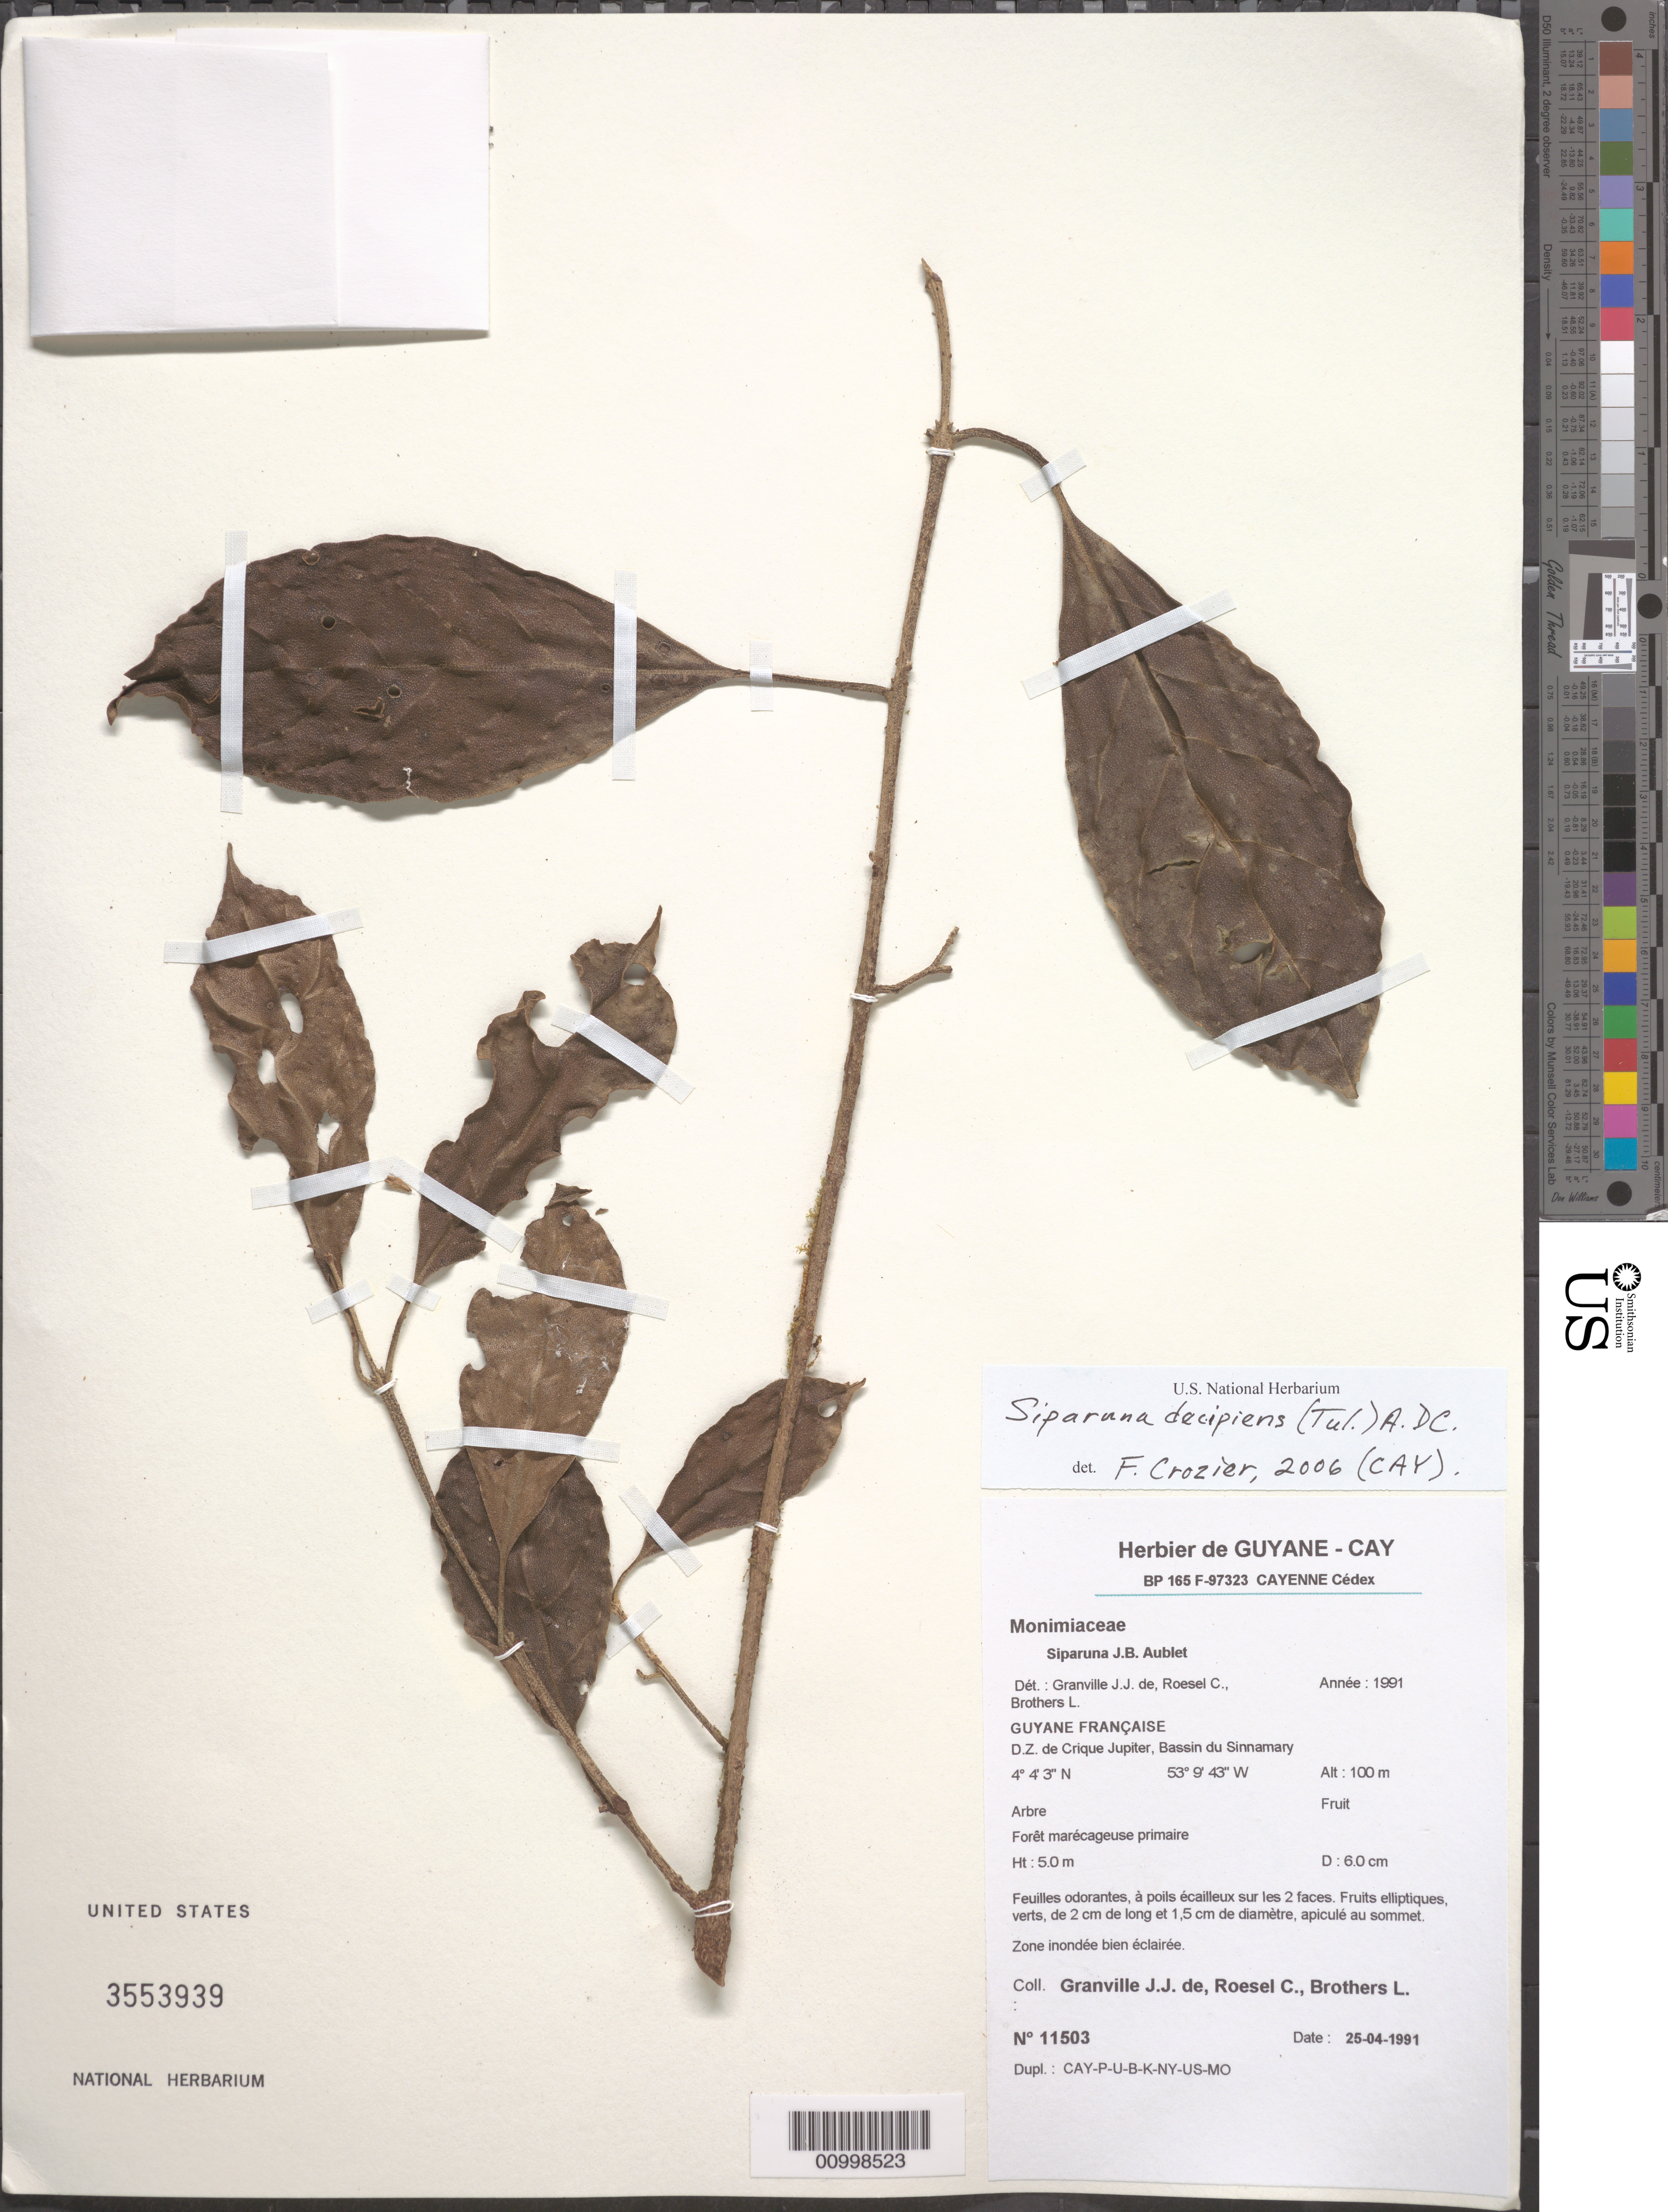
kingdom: Plantae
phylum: Tracheophyta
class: Magnoliopsida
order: Laurales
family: Siparunaceae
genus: Siparuna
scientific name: Siparuna decipiens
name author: (Tul.) A. DC.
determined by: Crozier, F.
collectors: J.-J. de Granville, C. S. Roesel & L. Brothers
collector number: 11503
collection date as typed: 25-Apr-91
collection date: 1991-04-25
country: French Guiana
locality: D.Z. de Crique Jupiter, Bassin du Sinnamary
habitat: Foret marecageuse primaire; zone inondee bien eclairee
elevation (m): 100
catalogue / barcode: US 3553939